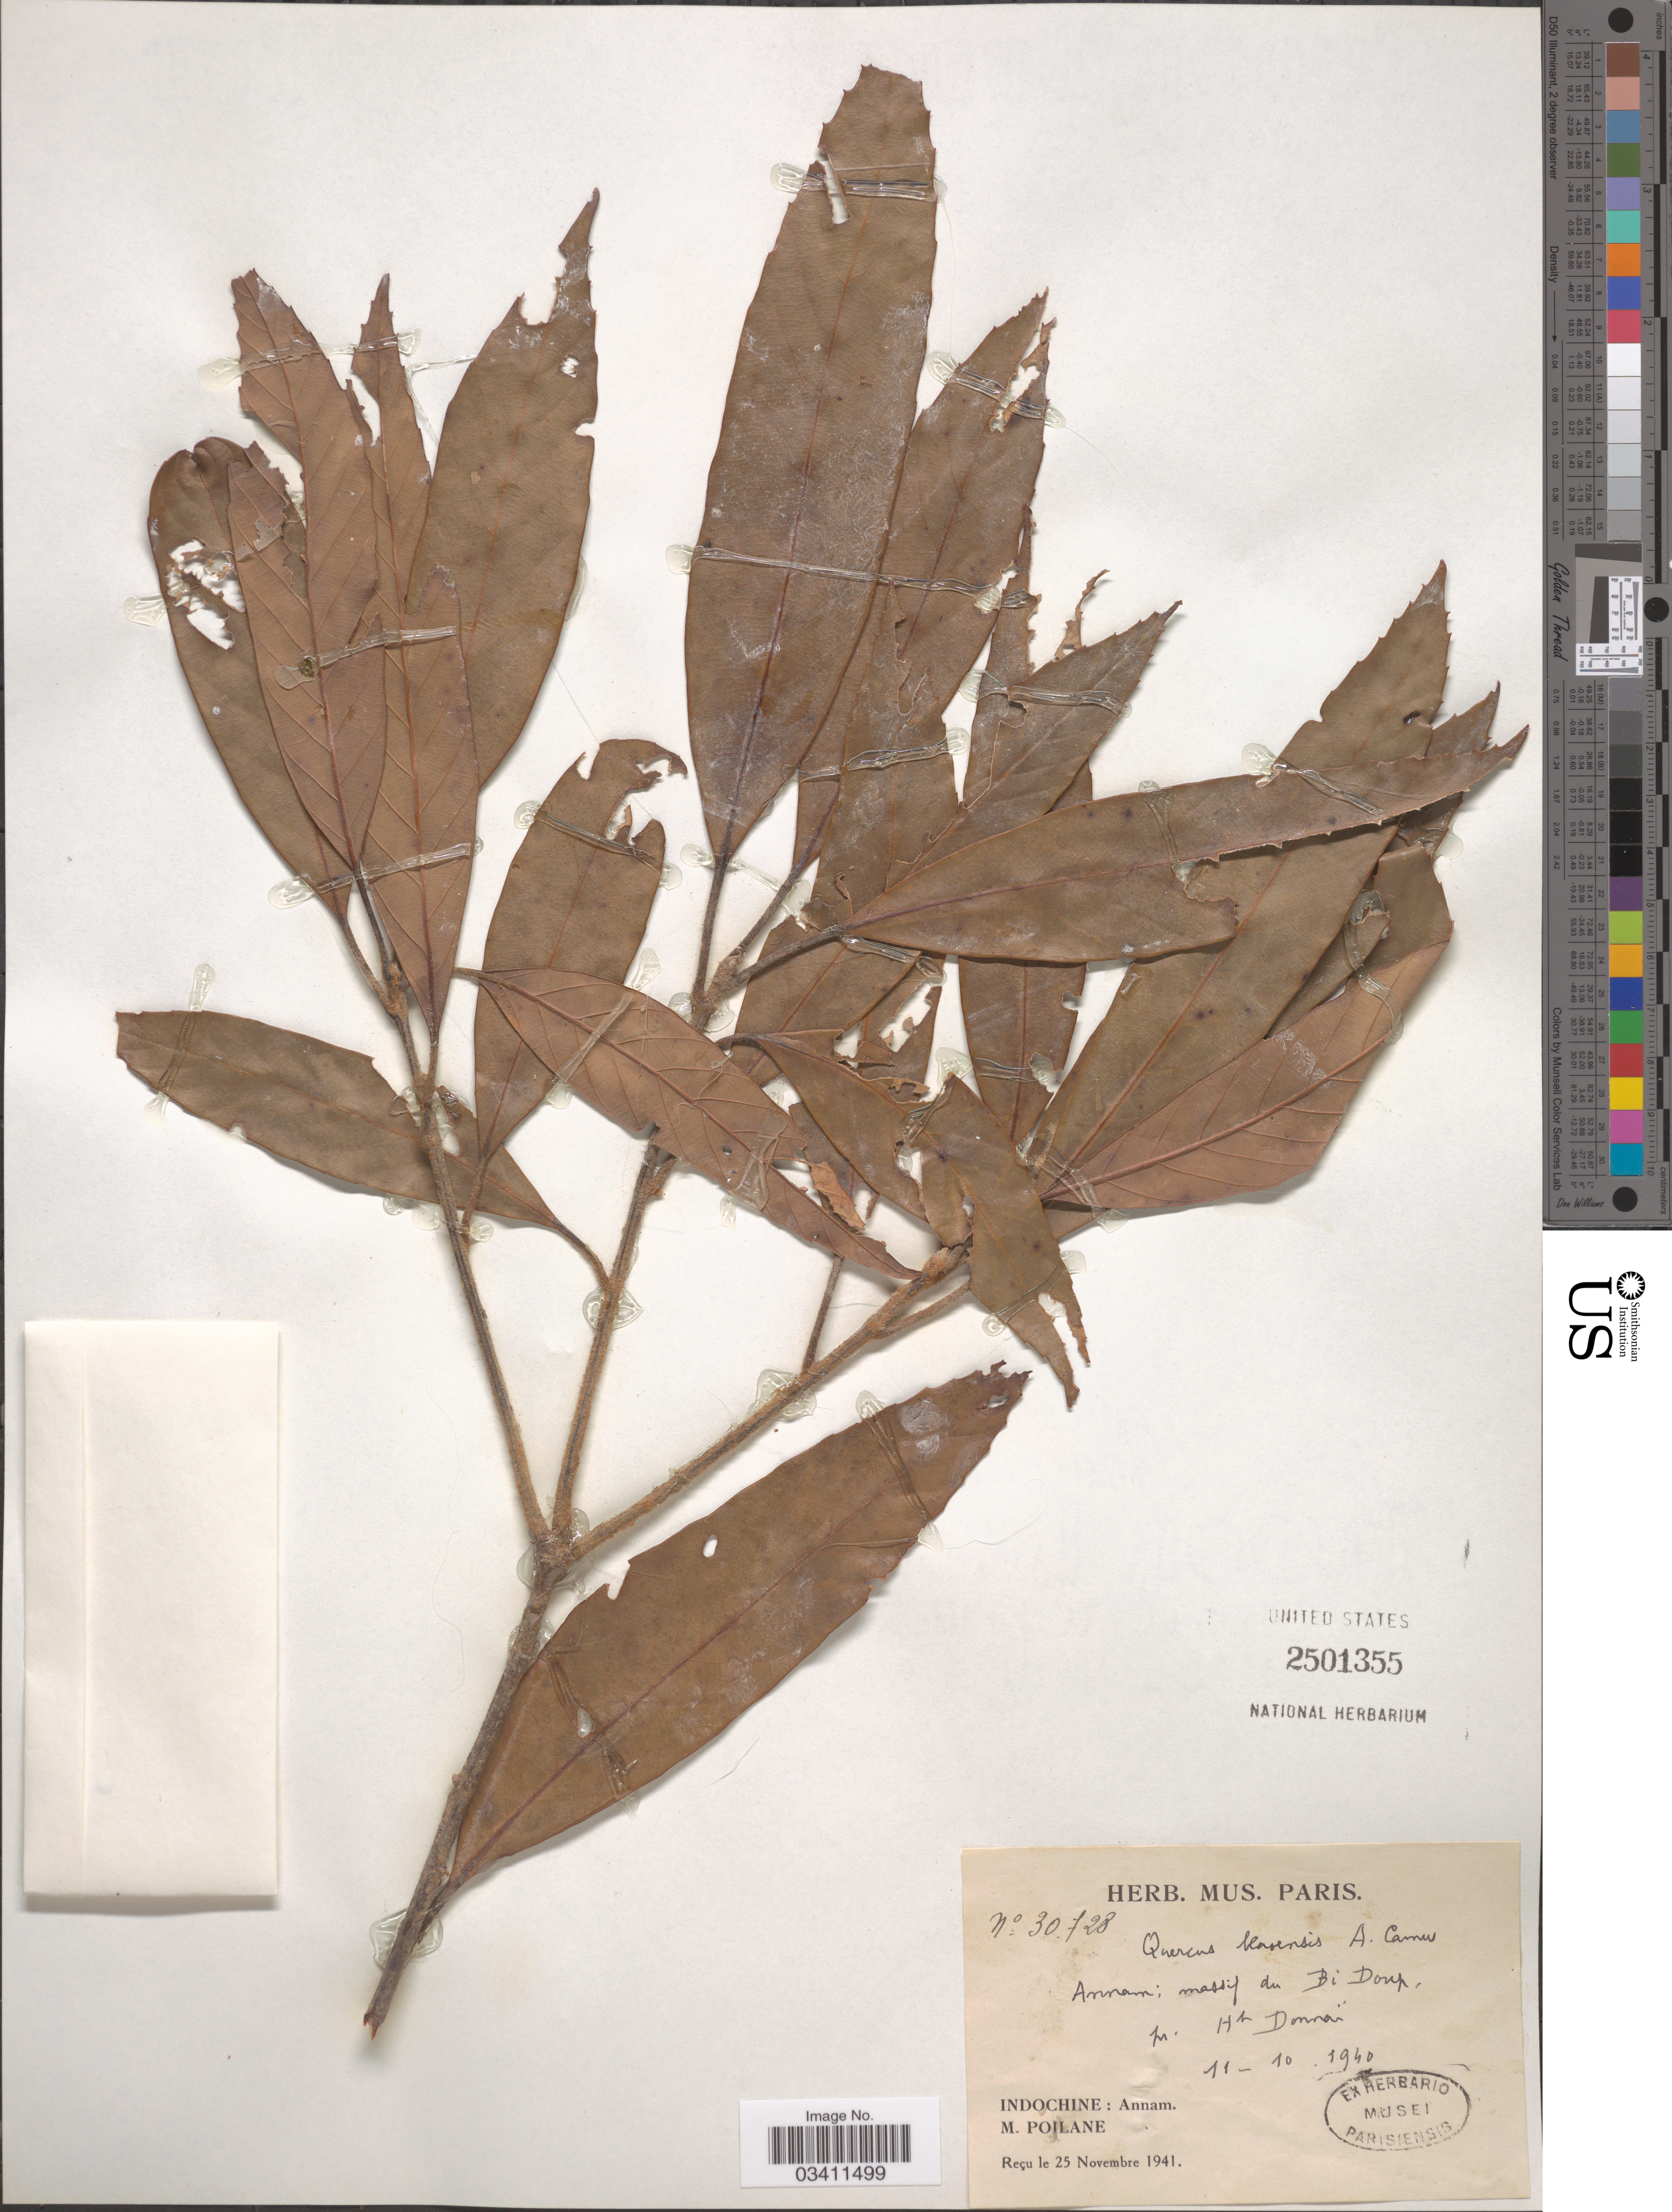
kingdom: Plantae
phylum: Tracheophyta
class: Magnoliopsida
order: Fagales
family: Fagaceae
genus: Quercus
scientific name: Quercus blaoensis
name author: A. Camus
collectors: M. Poilane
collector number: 30728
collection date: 1940-10-11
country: Vietnam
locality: Annam: massif du Bi Doup, pr. Ht Donnaï. Indochine.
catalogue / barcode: US 2501355